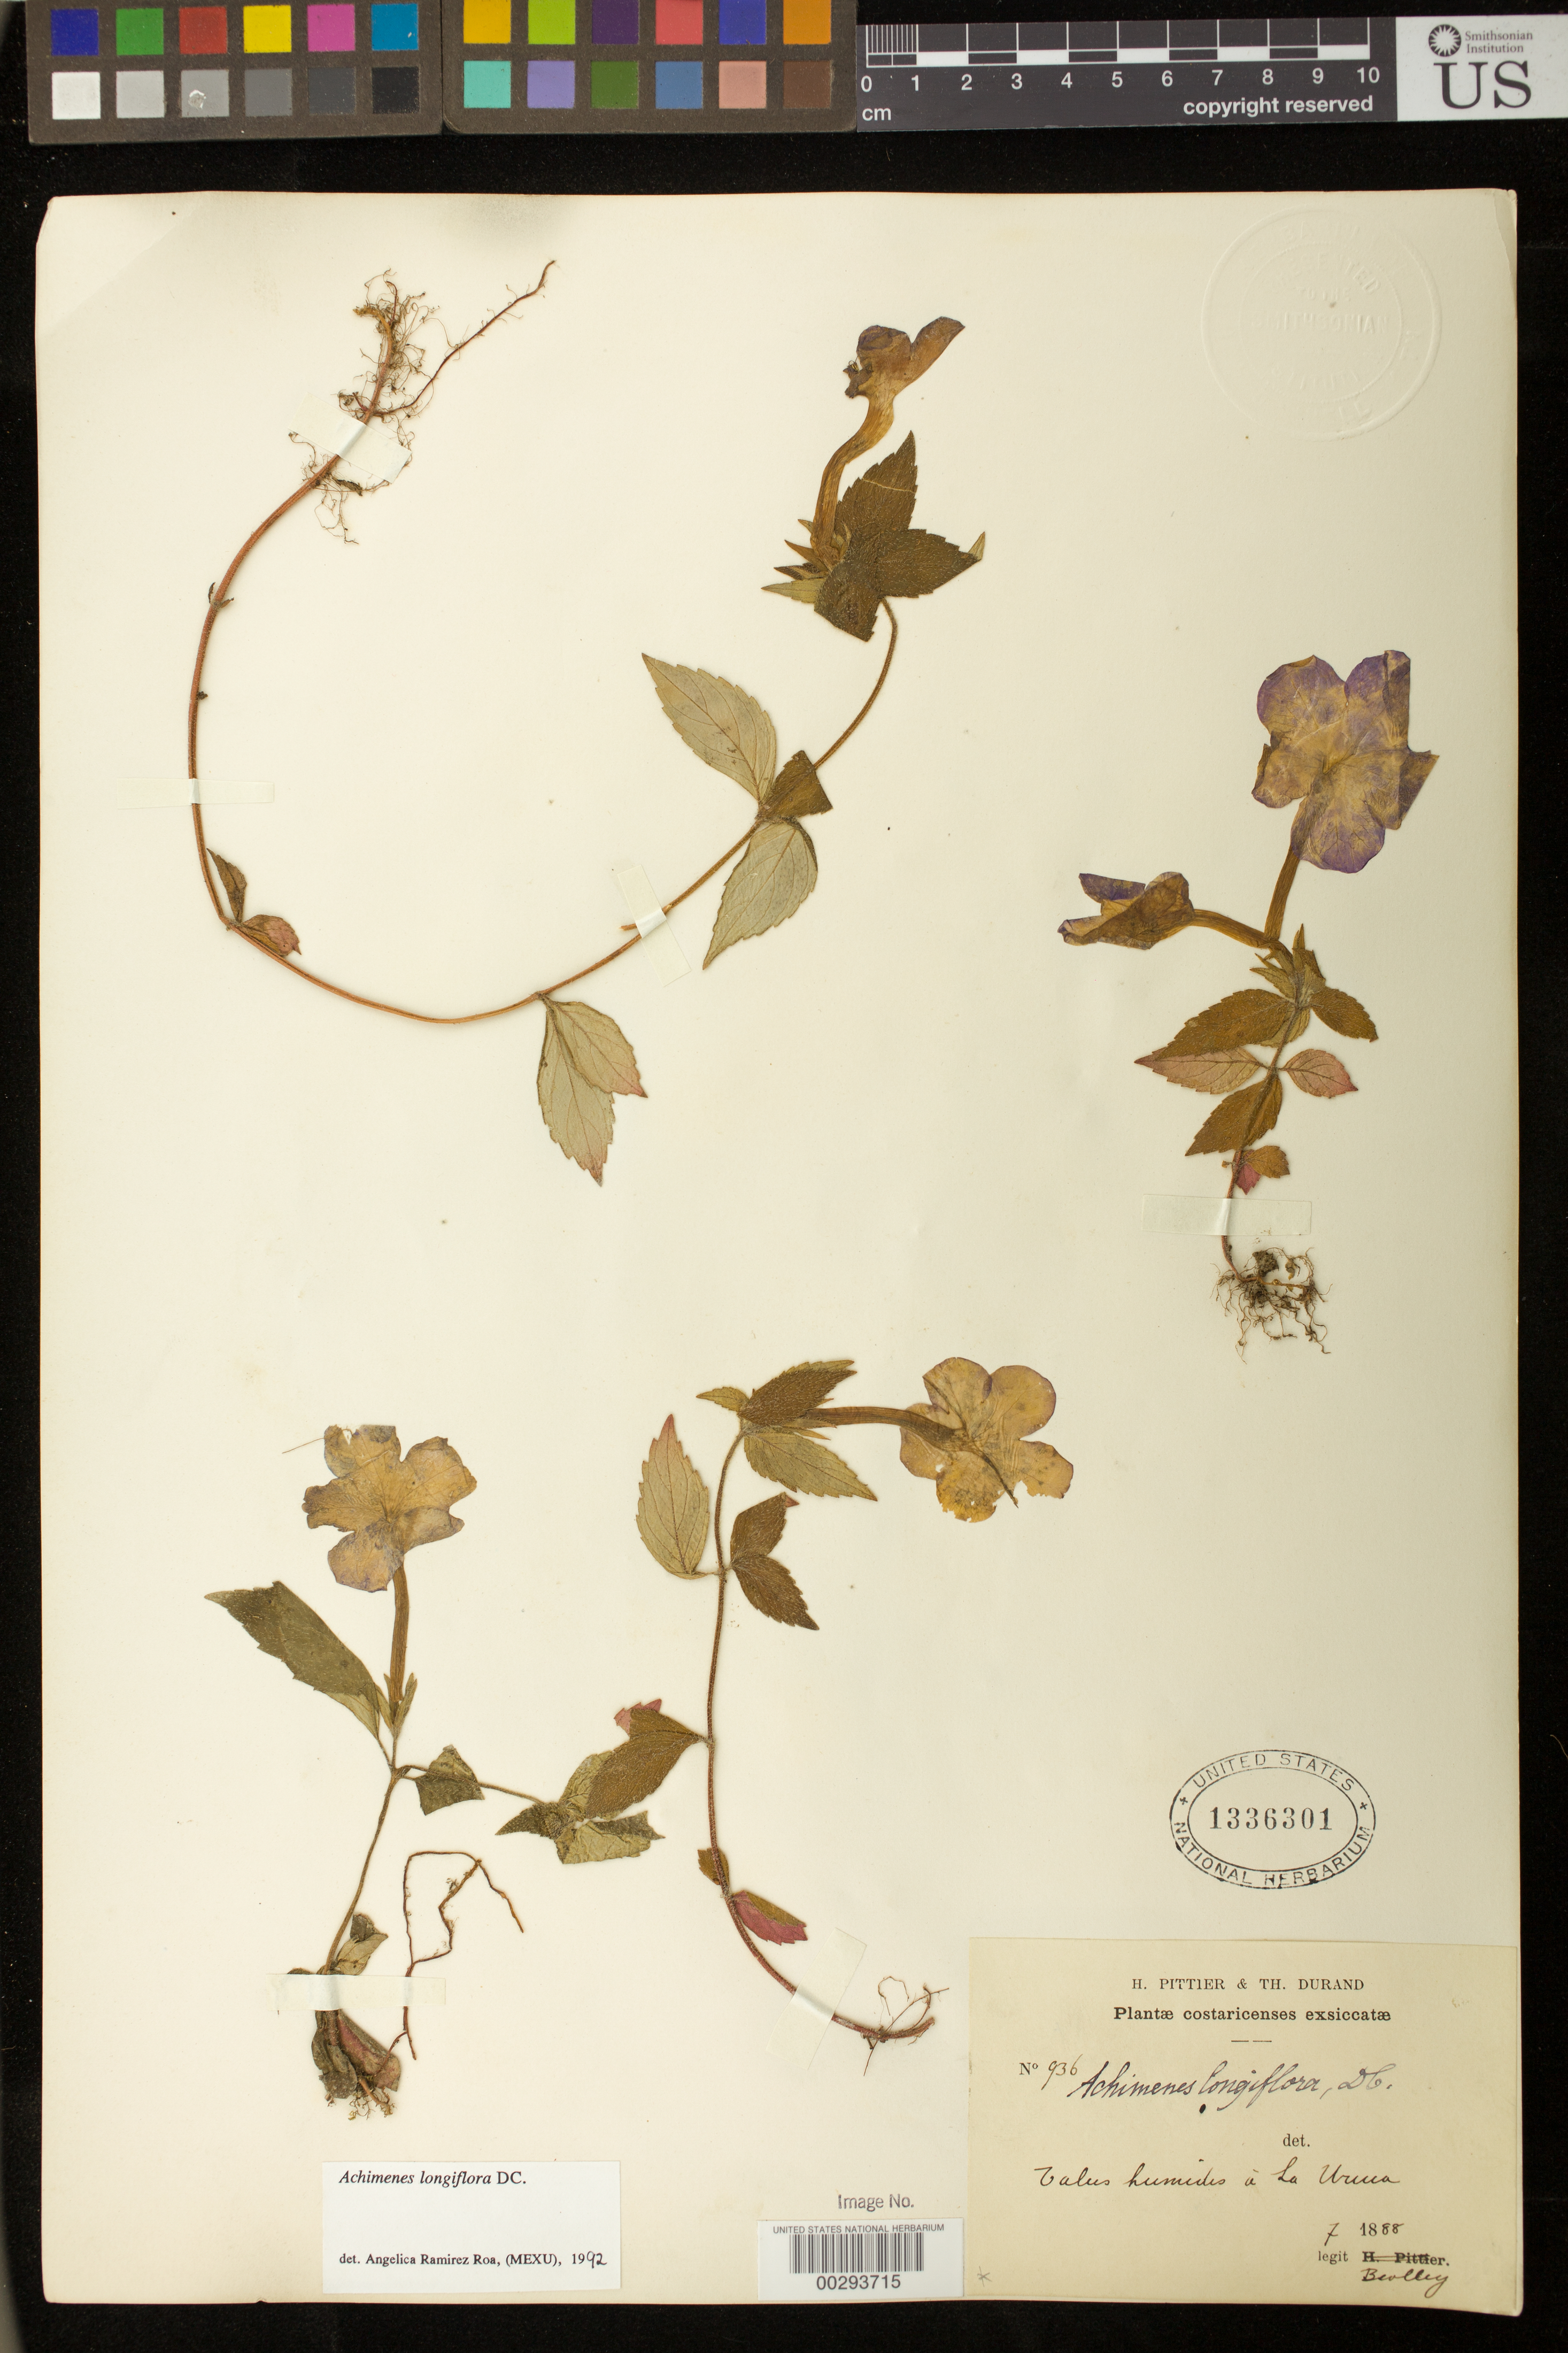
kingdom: Plantae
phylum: Tracheophyta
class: Magnoliopsida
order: Lamiales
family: Gesneriaceae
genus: Achimenes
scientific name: Achimenes longiflora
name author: DC.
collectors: P. Biolley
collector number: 936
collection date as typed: Jul 1888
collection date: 1888-07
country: Costa Rica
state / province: San José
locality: La Uruca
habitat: Humid talus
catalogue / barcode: US 1336301